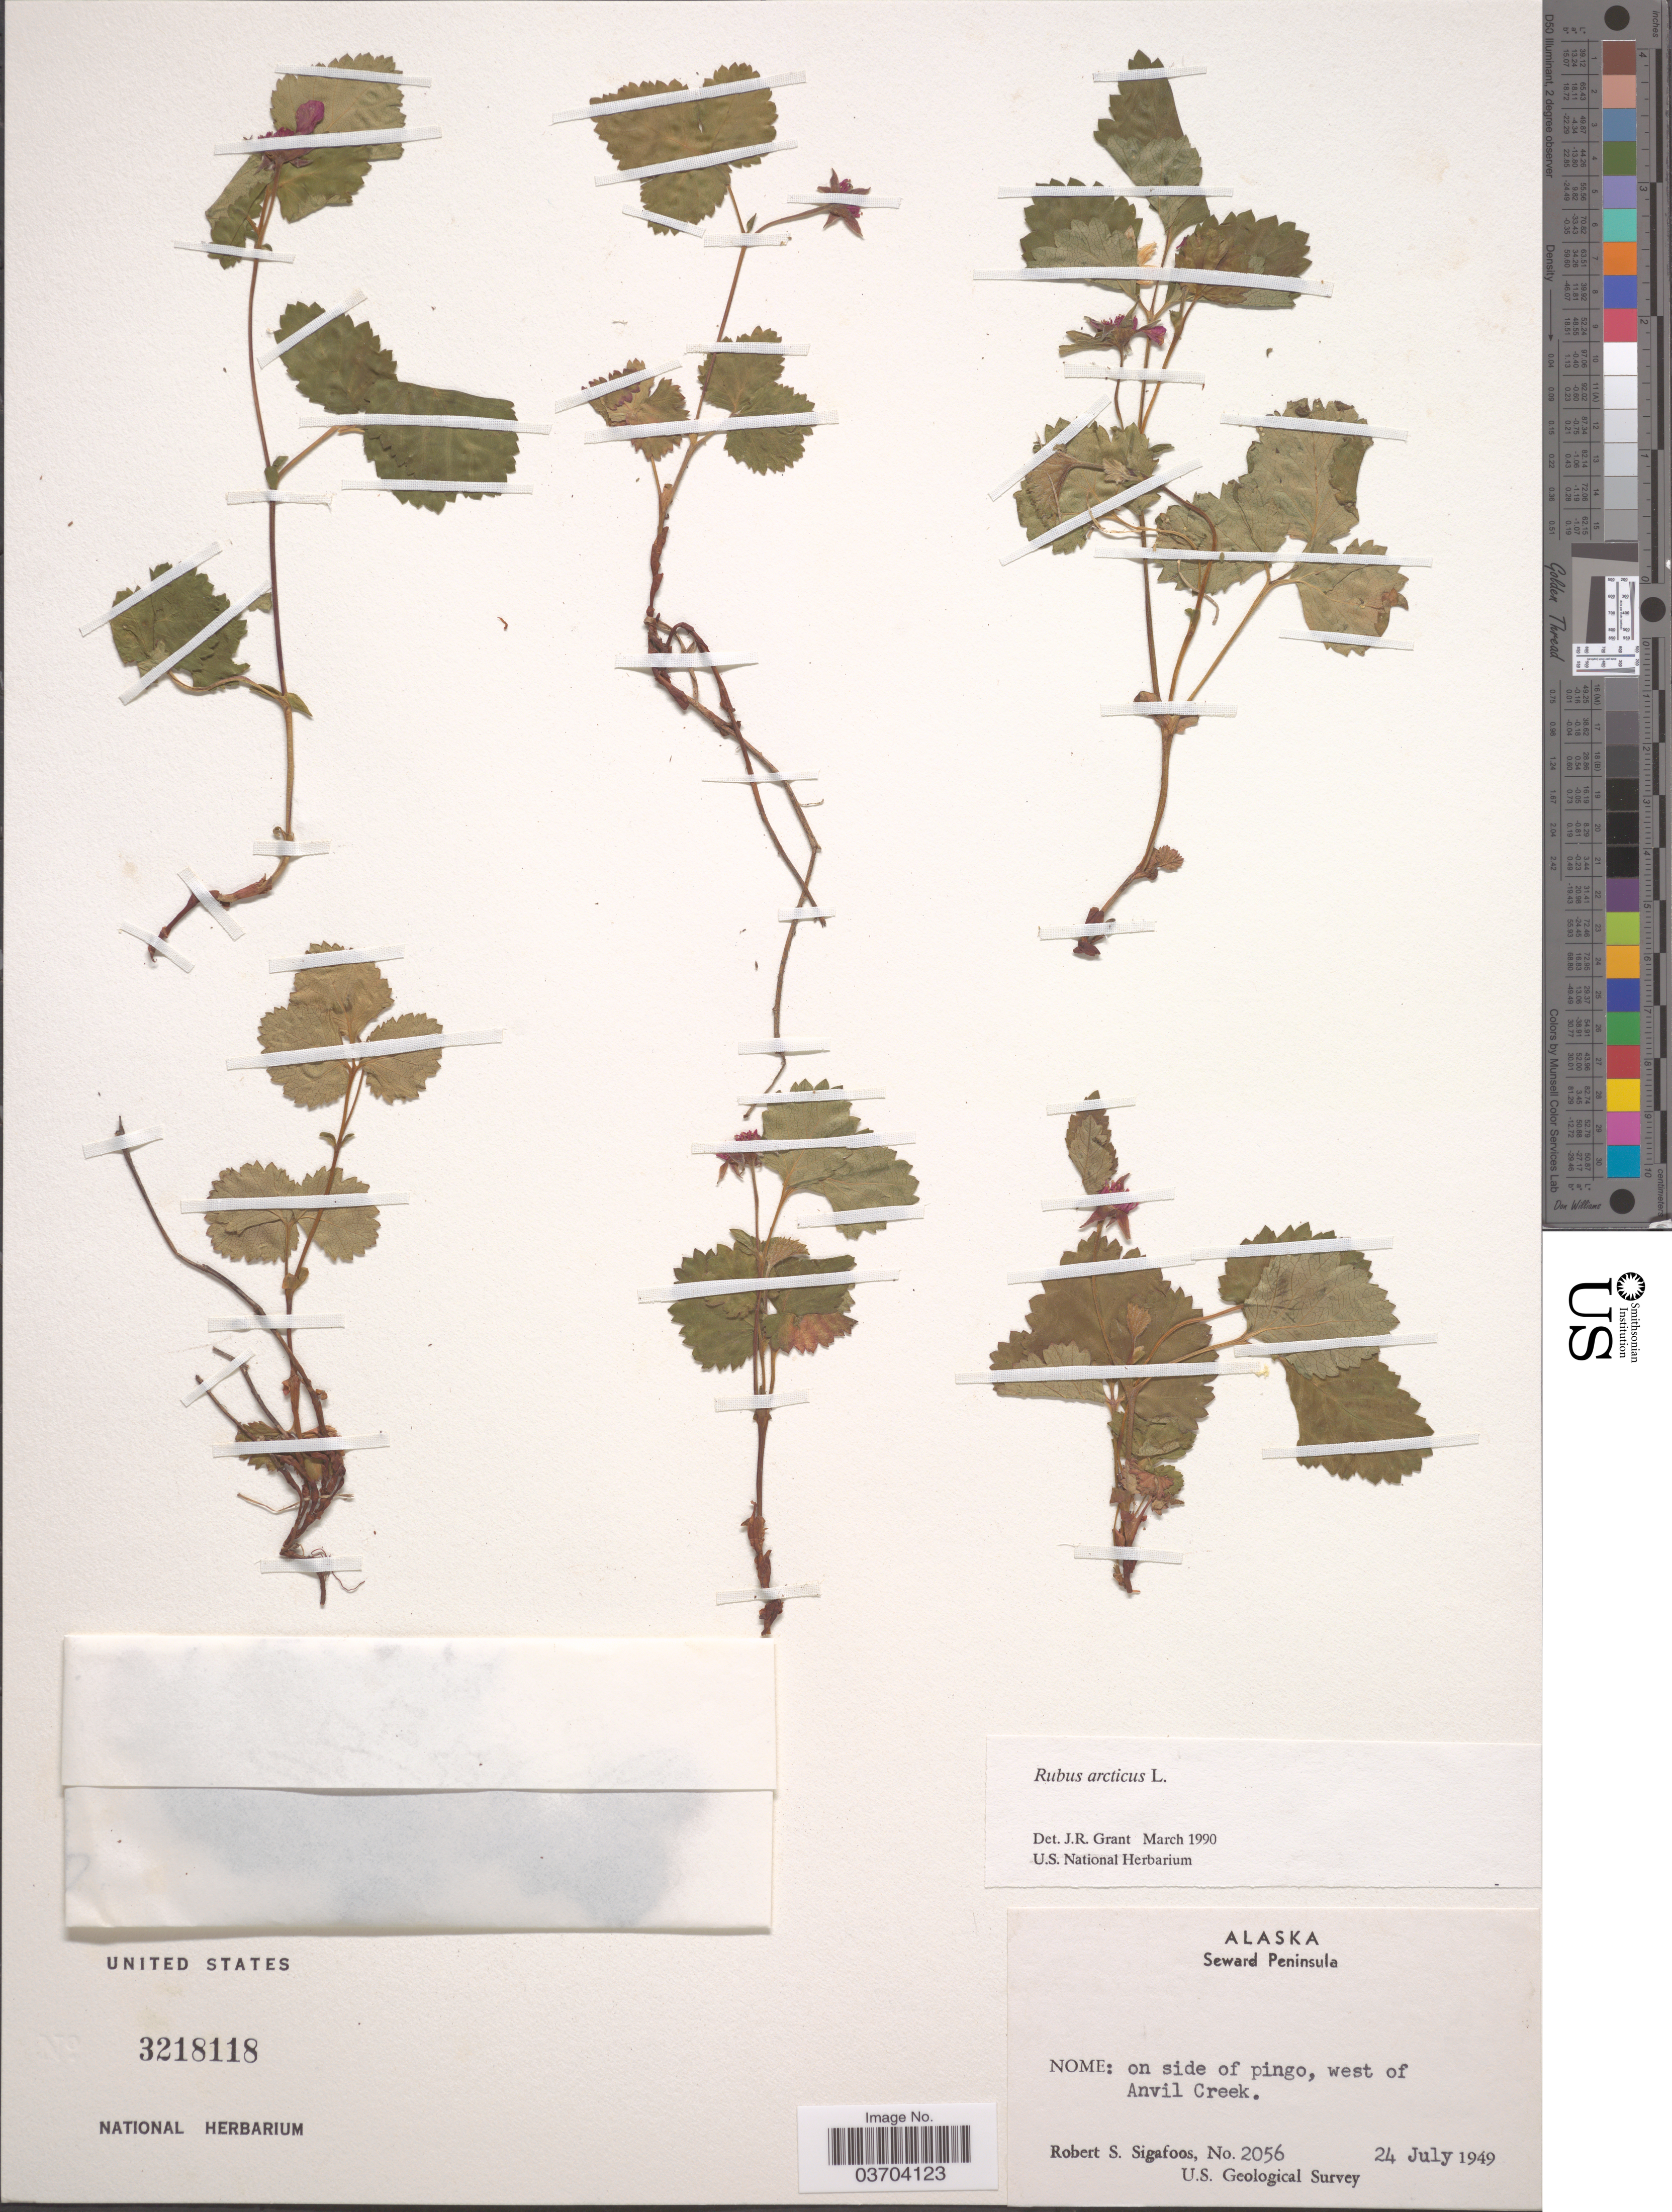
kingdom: Plantae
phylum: Tracheophyta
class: Magnoliopsida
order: Rosales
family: Rosaceae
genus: Rubus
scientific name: Rubus arcticus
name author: L.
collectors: R. Sigafoos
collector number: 2056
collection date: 1949-07-24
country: United States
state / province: Alaska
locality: Seward Peninsula. Nome: on side of pingo, west of Anvil Creek.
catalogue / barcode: US 3218118